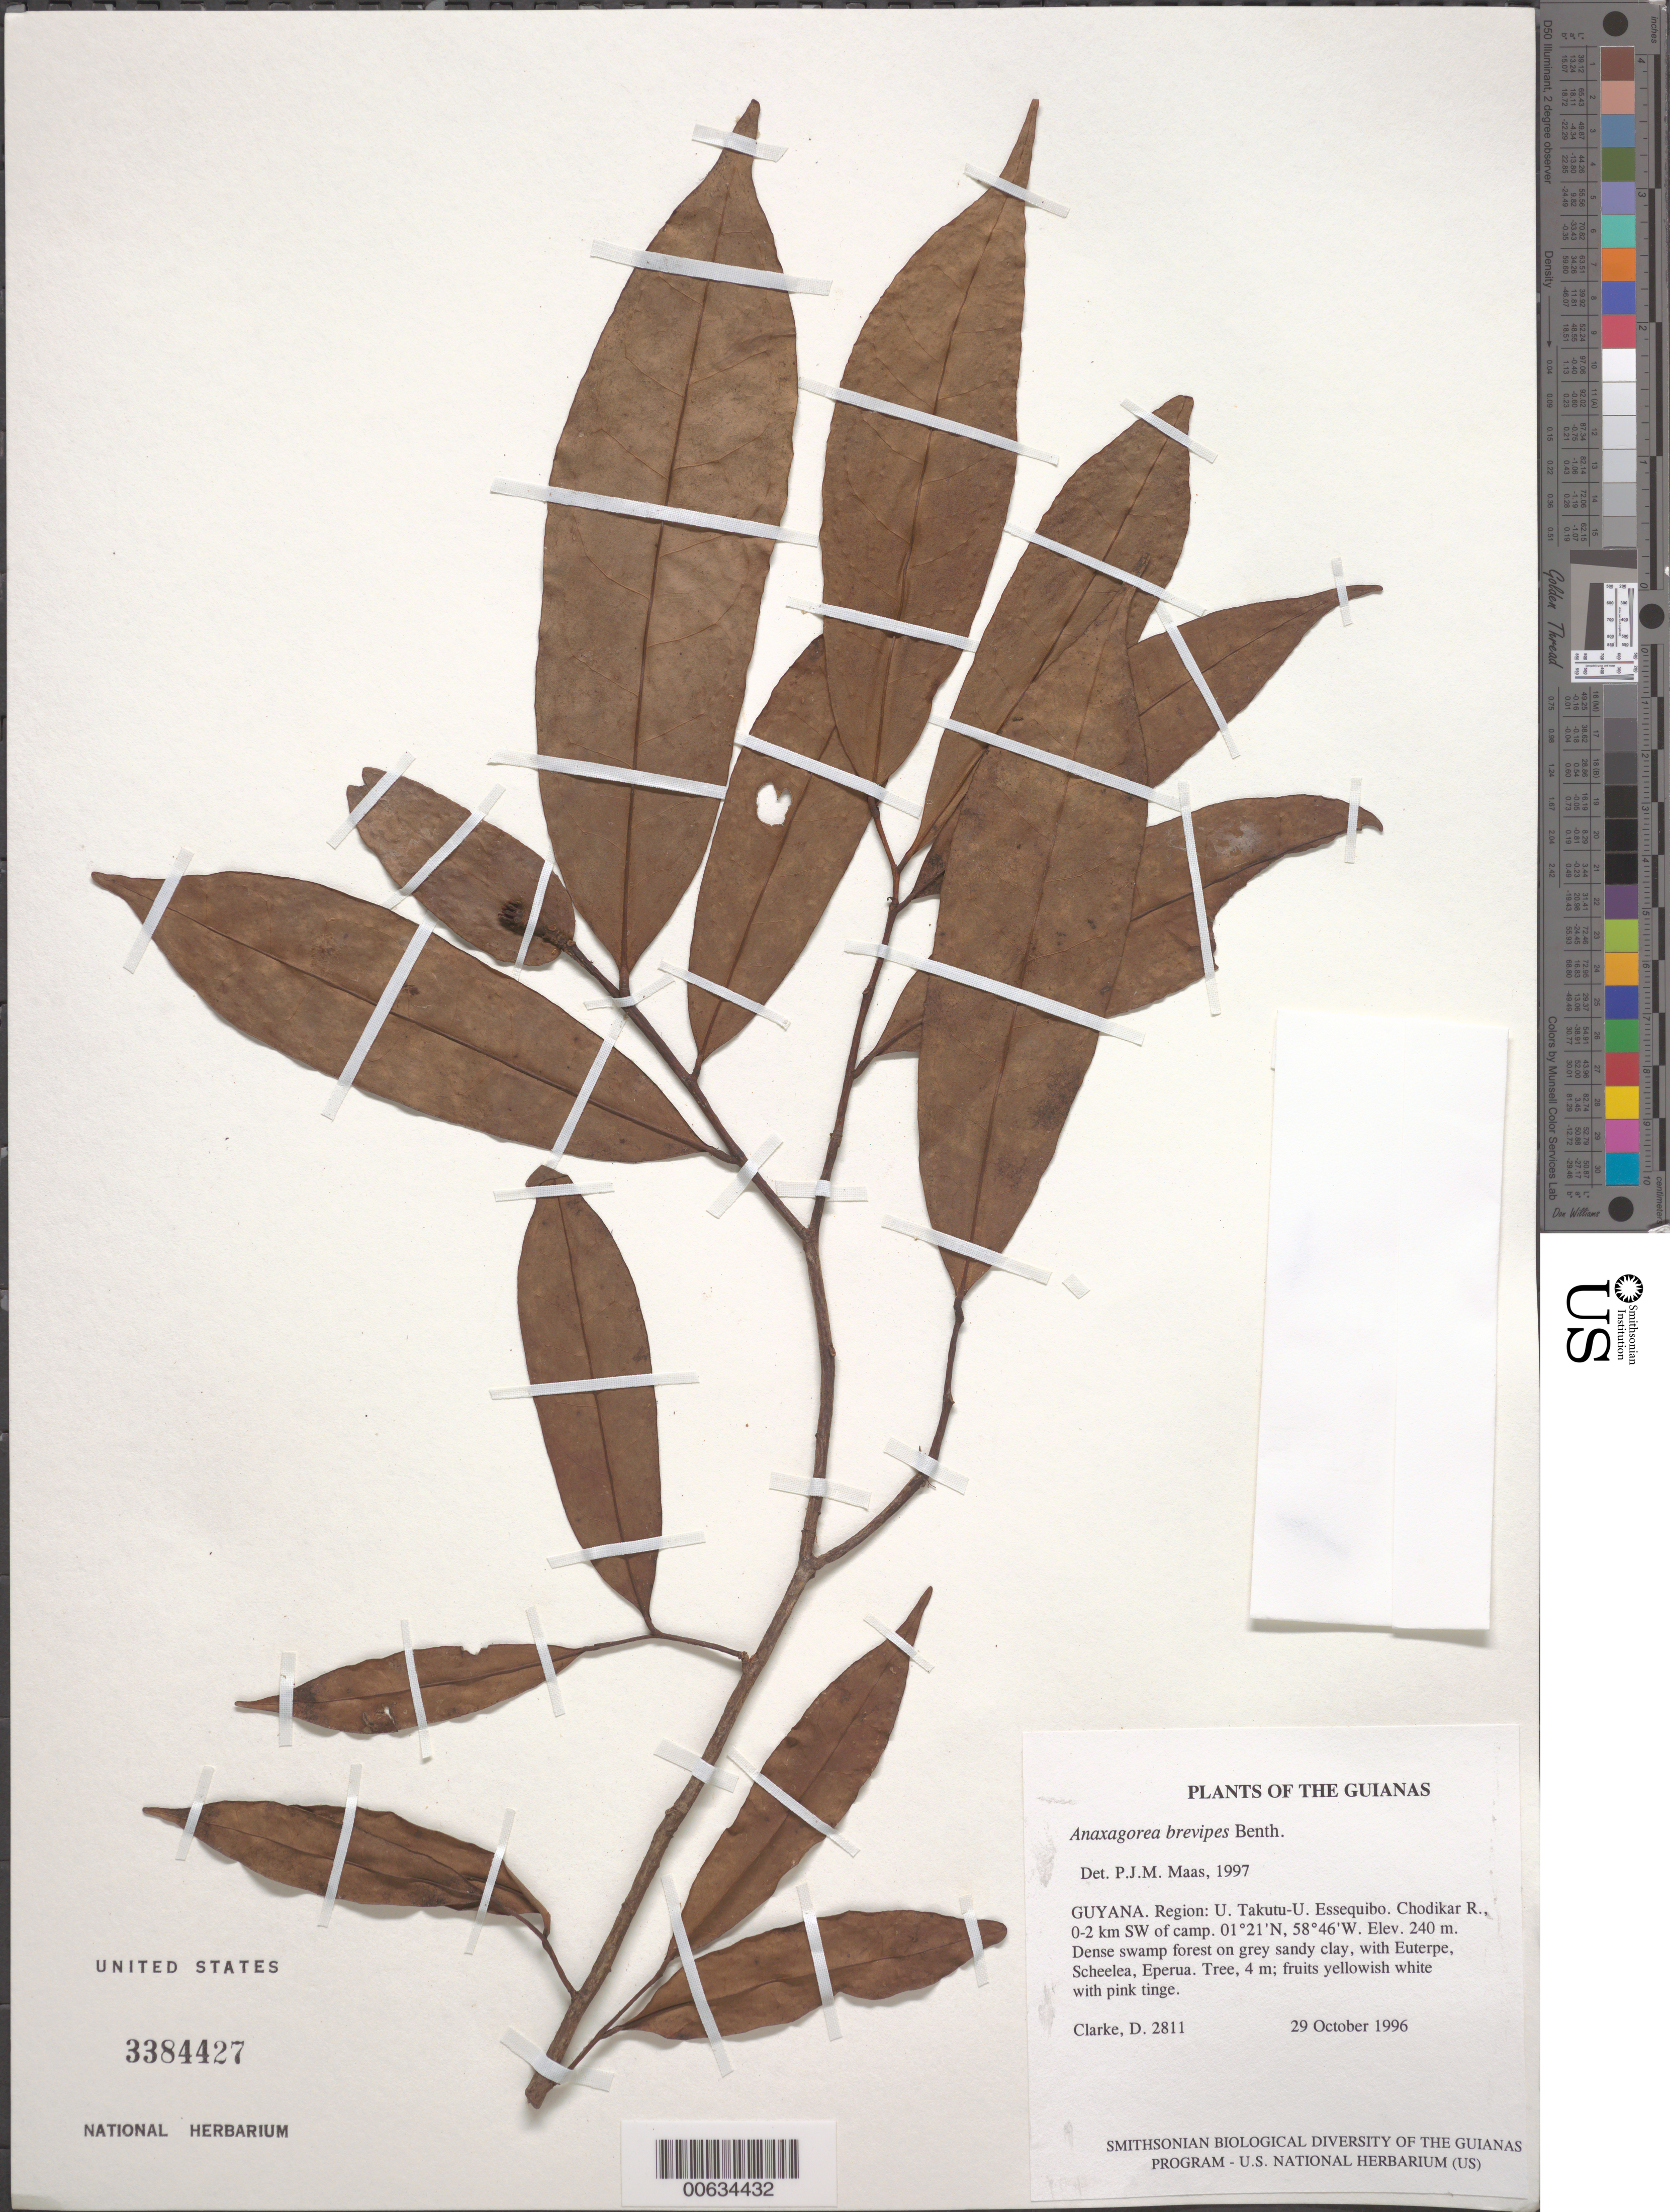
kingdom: Plantae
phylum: Tracheophyta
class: Magnoliopsida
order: Magnoliales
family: Annonaceae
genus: Anaxagorea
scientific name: Anaxagorea brevipes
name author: Benth.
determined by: Maas, Paul J. M.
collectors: H. D. Clarke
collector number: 2811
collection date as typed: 29 October 1996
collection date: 1996-10-29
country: Guyana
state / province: U. Takutu-U. Essequibo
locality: Chodikar R., 0-2 km SW of camp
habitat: Dense swamp forest on grey sandy clay, with Euterpe, Scheelea, Eperua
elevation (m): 240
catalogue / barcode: US 3384427